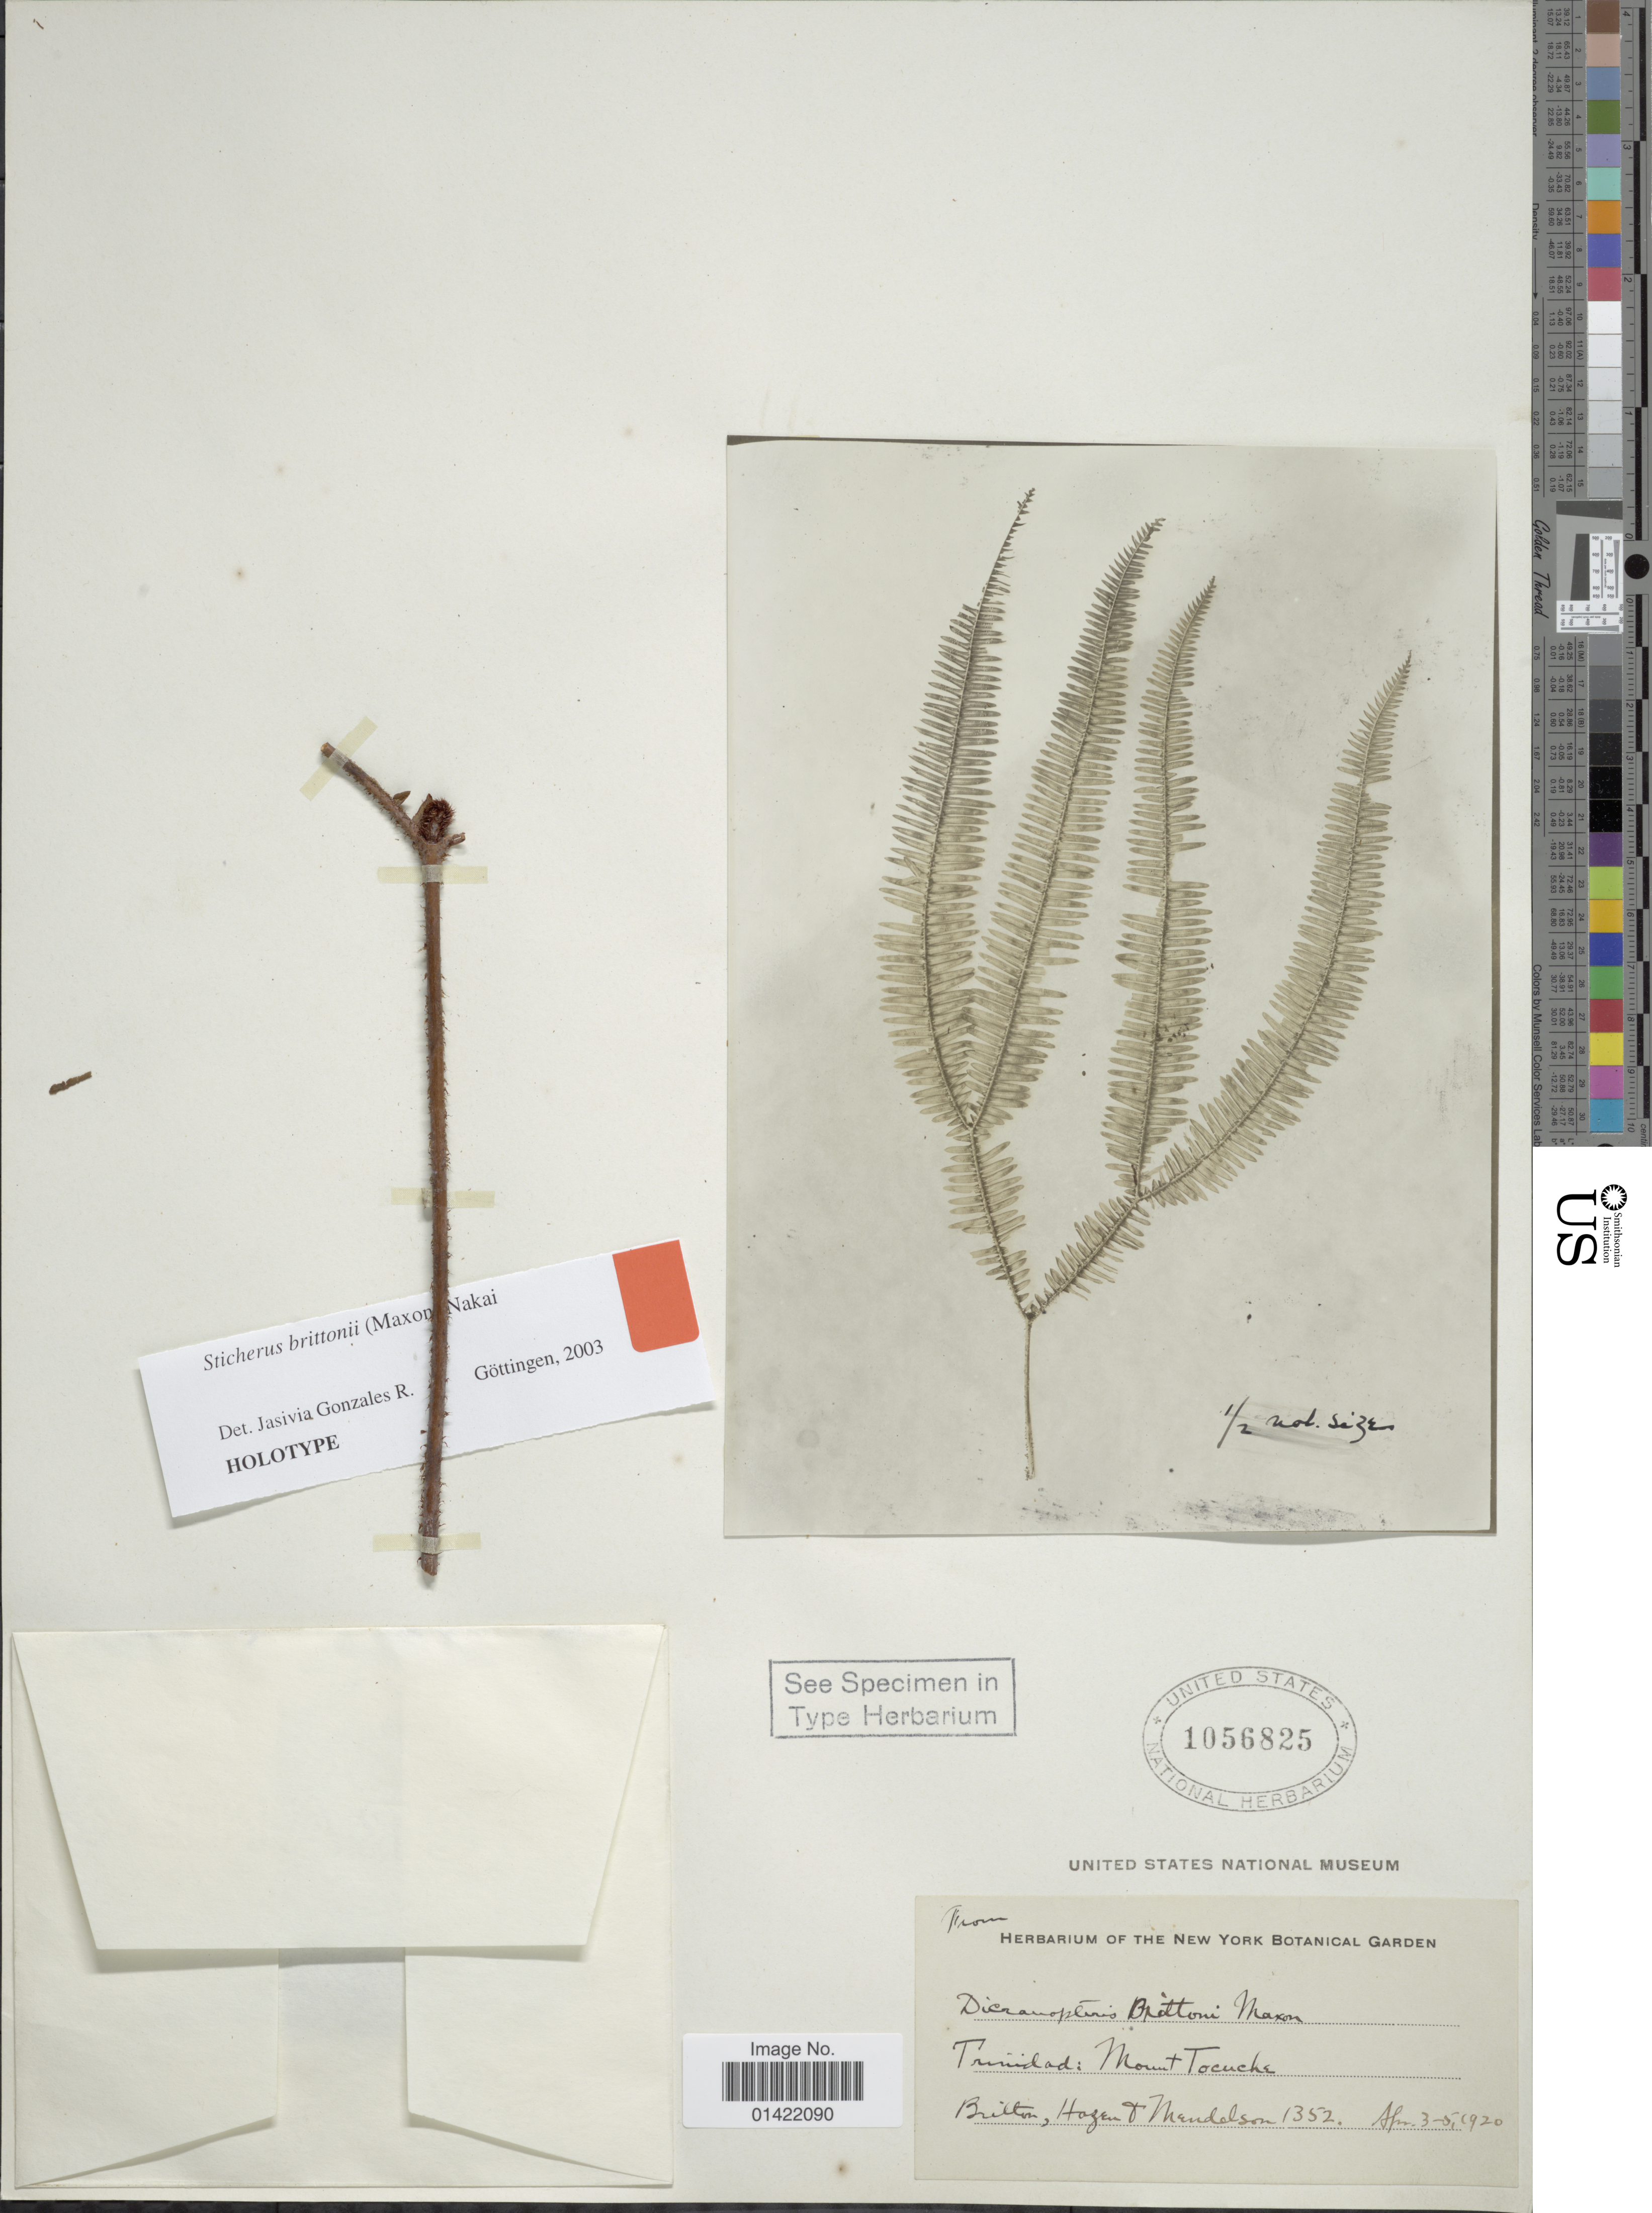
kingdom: Plantae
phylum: Tracheophyta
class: Polypodiopsida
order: Gleicheniales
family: Gleicheniaceae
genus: Sticherus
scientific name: Sticherus sp.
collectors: Britton, --, Hagen & Mandelson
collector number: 1352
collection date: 1920-04-03/1920-04-05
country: Trinidad and Tobago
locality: Trinidad: Mount Tocuche.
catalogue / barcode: US 1056825